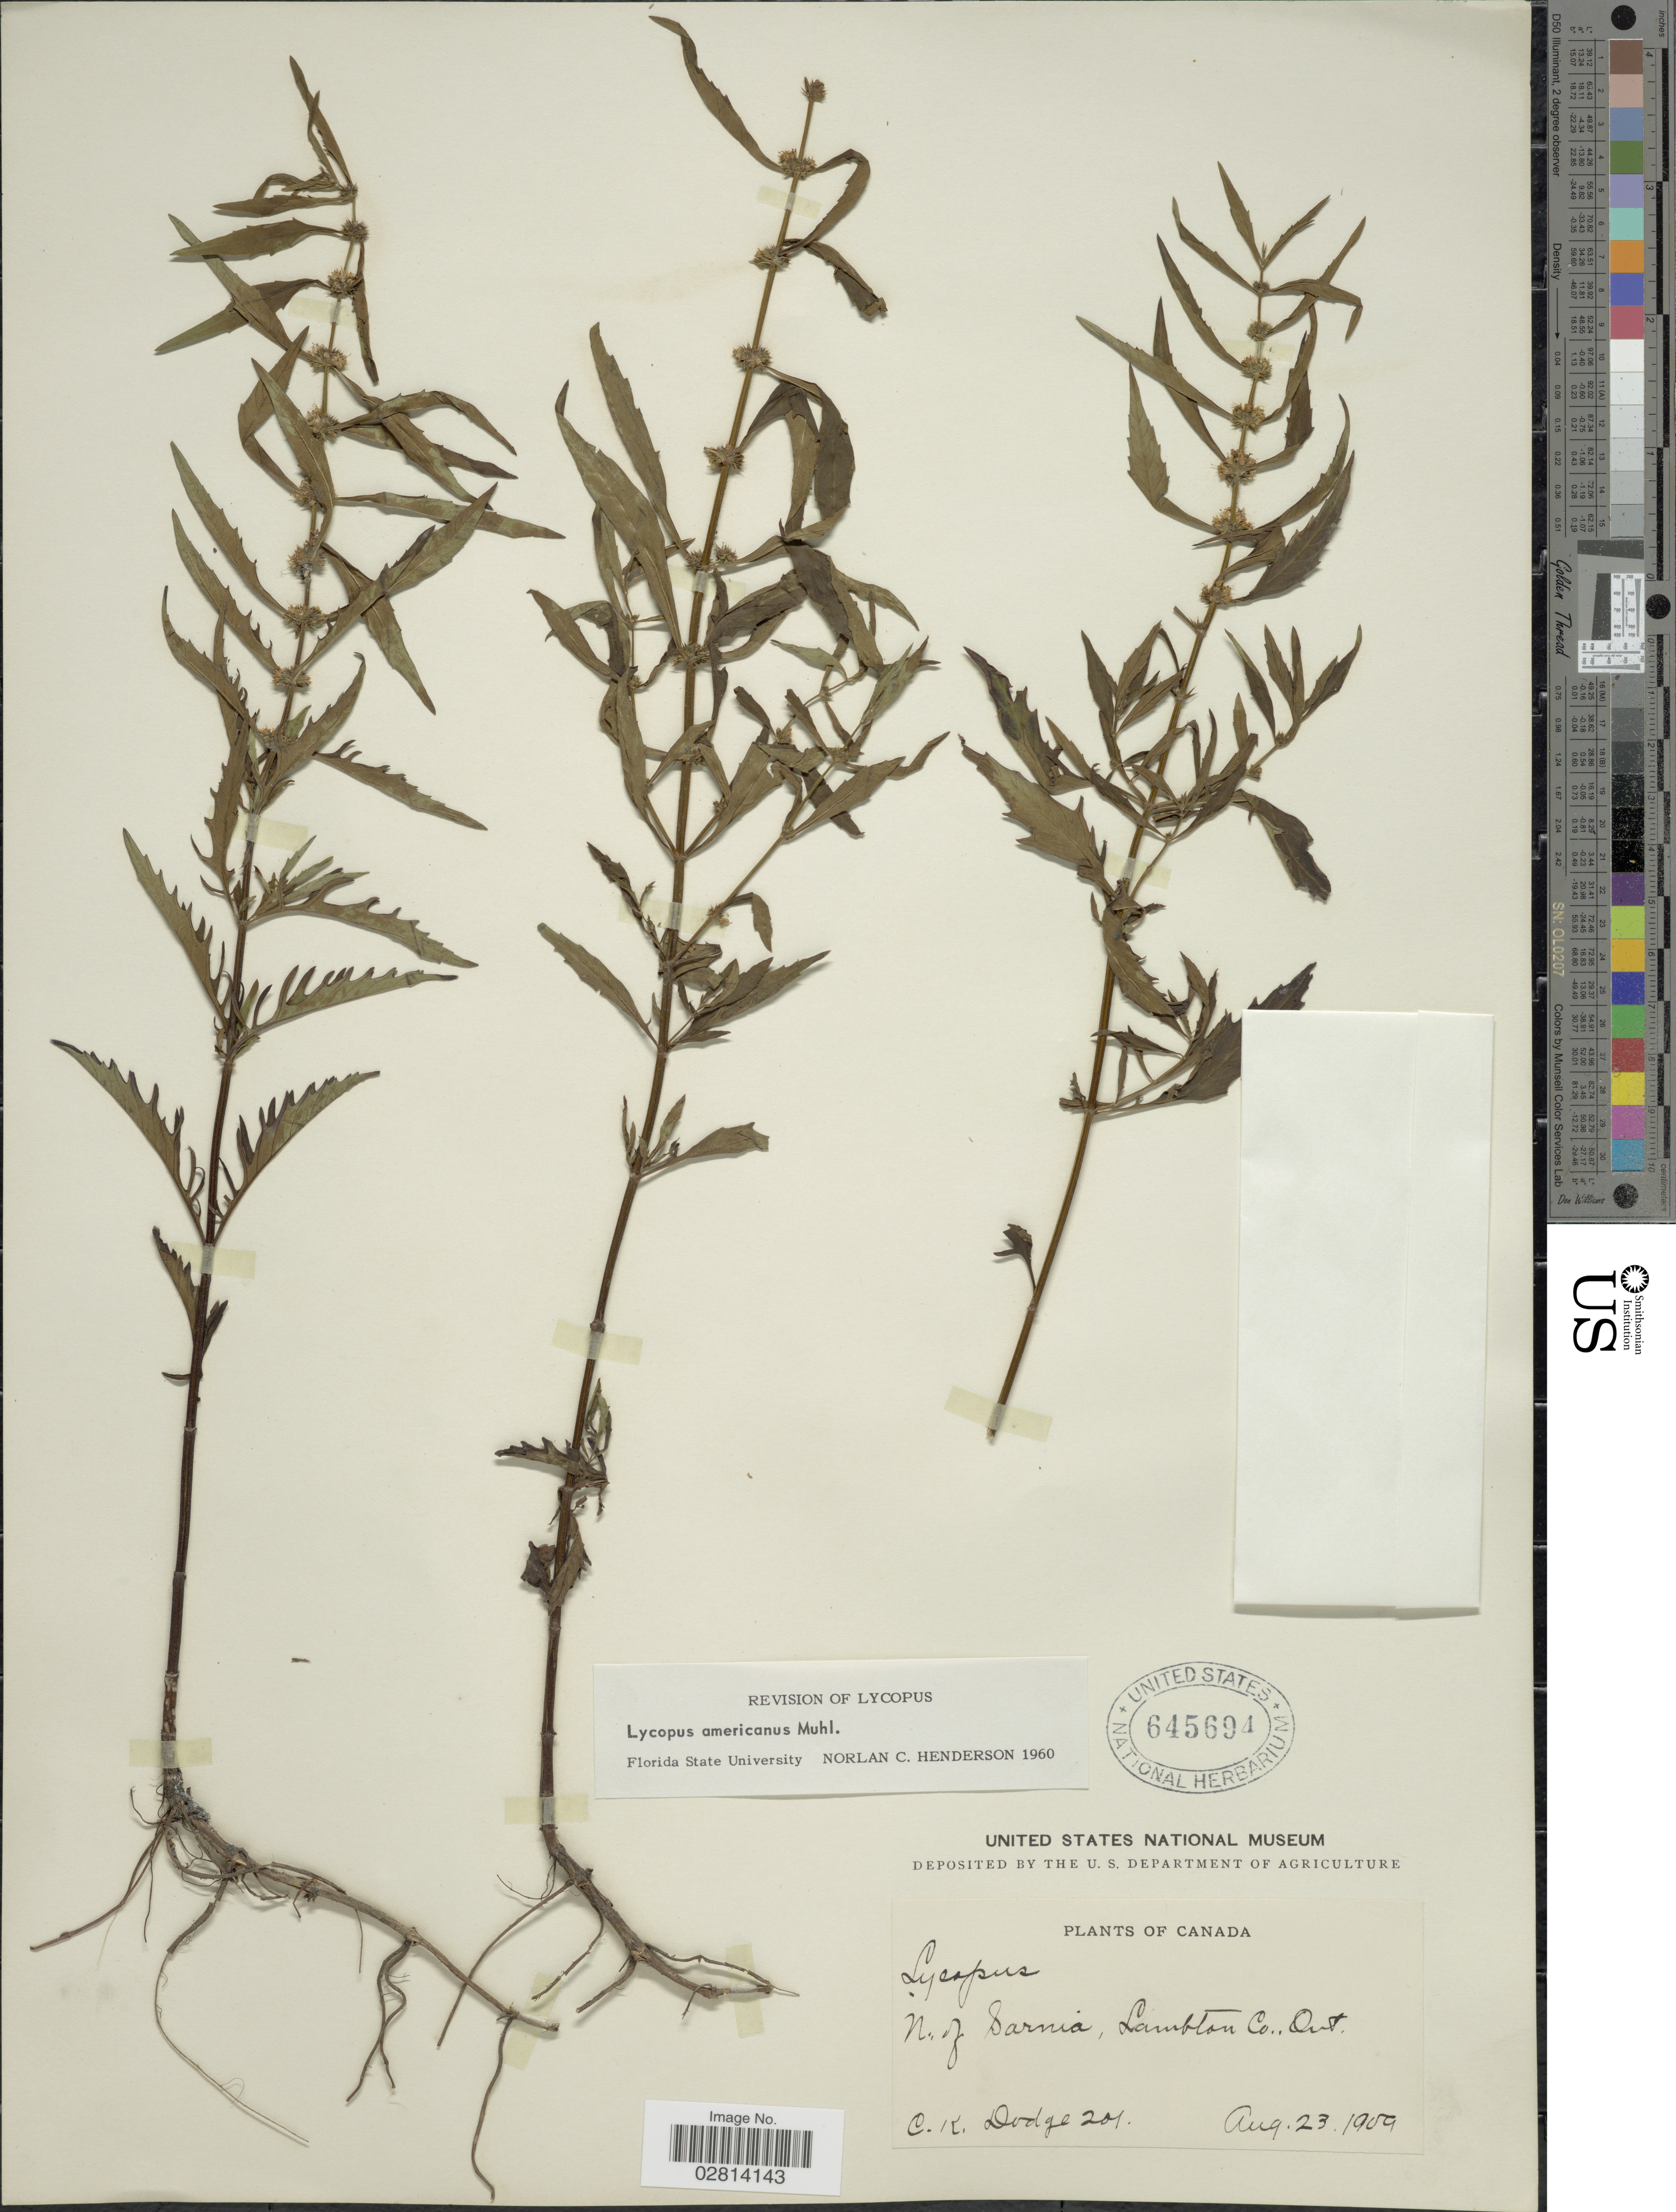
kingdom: Plantae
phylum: Tracheophyta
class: Magnoliopsida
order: Lamiales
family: Lamiaceae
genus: Lycopus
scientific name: Lycopus americanus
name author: Muhl. ex W.P.C. Barton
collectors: C. Dodge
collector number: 201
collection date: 1909-08-23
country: Canada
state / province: Ontario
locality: N. of Sarnia, Lambton Co., Ont.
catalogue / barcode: US 645694